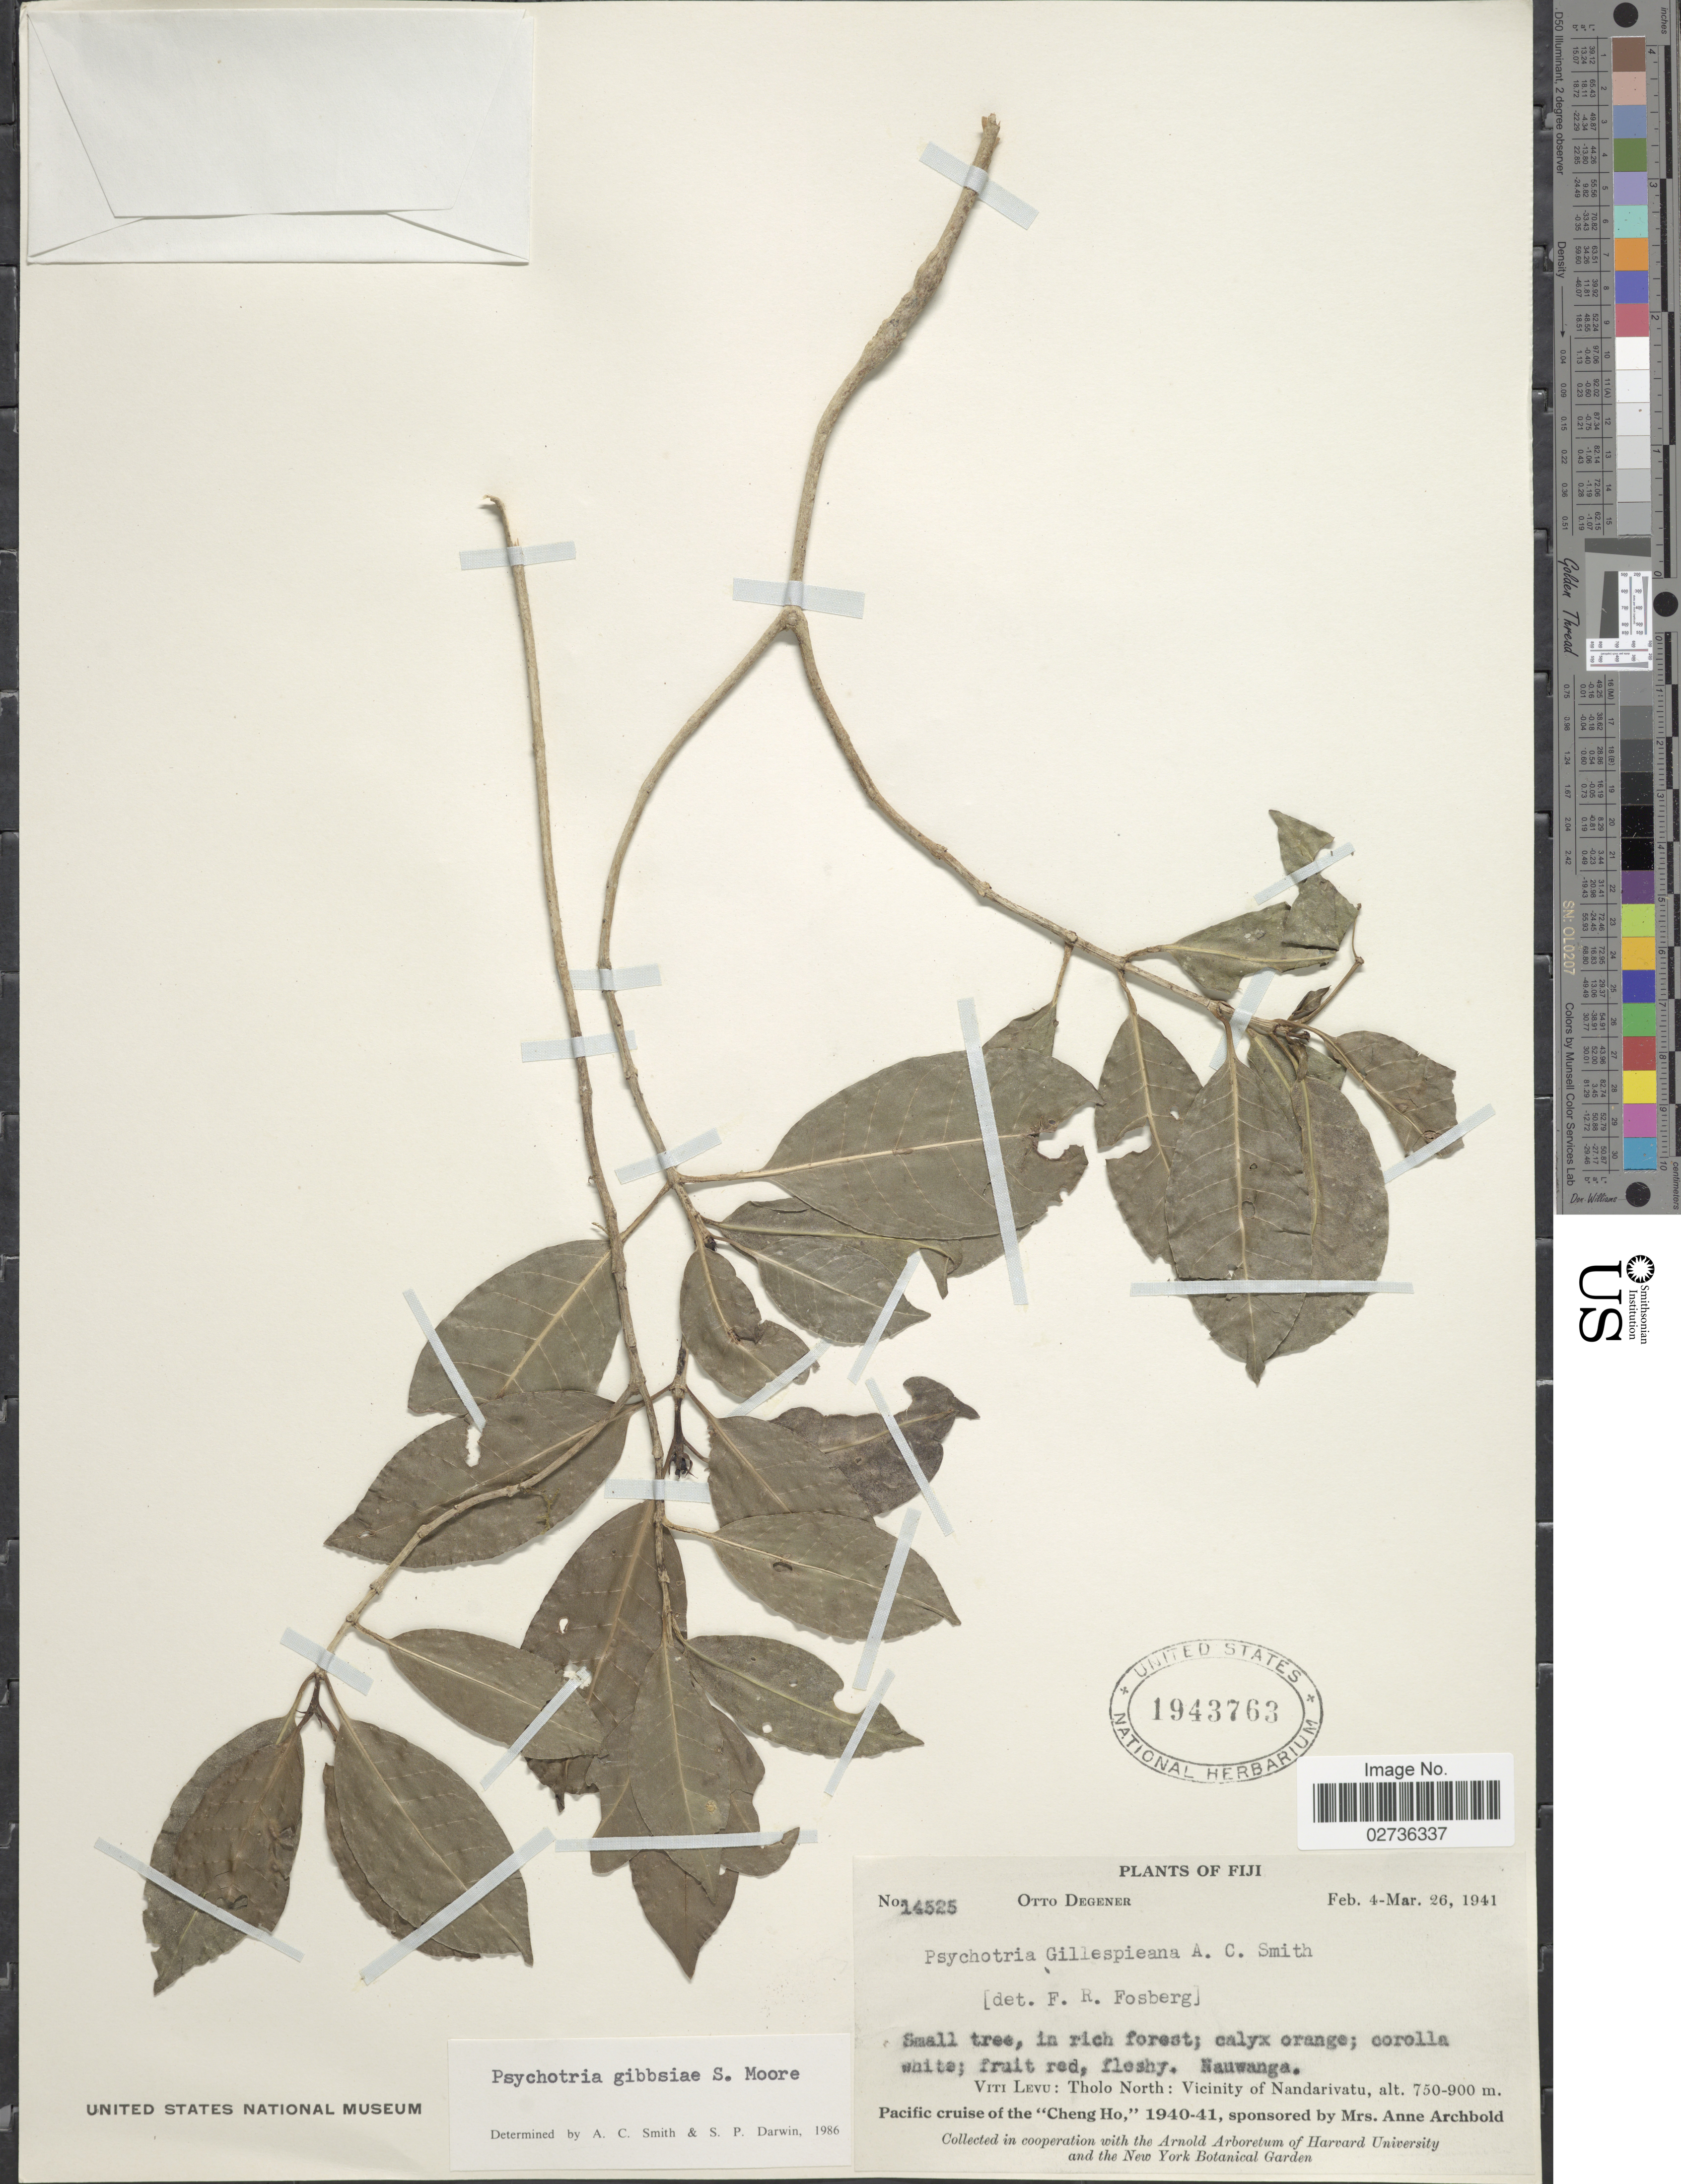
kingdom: Plantae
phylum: Tracheophyta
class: Magnoliopsida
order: Gentianales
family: Rubiaceae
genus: Psychotria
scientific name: Psychotria gibbsiae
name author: S. Moore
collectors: O. Degener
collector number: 14525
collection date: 1941-02-04/1941-03-26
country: Fiji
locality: Nauwanga. Viti Levu: Tholo North: Vicinity of Nandarivatu.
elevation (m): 750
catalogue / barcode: US 1943763